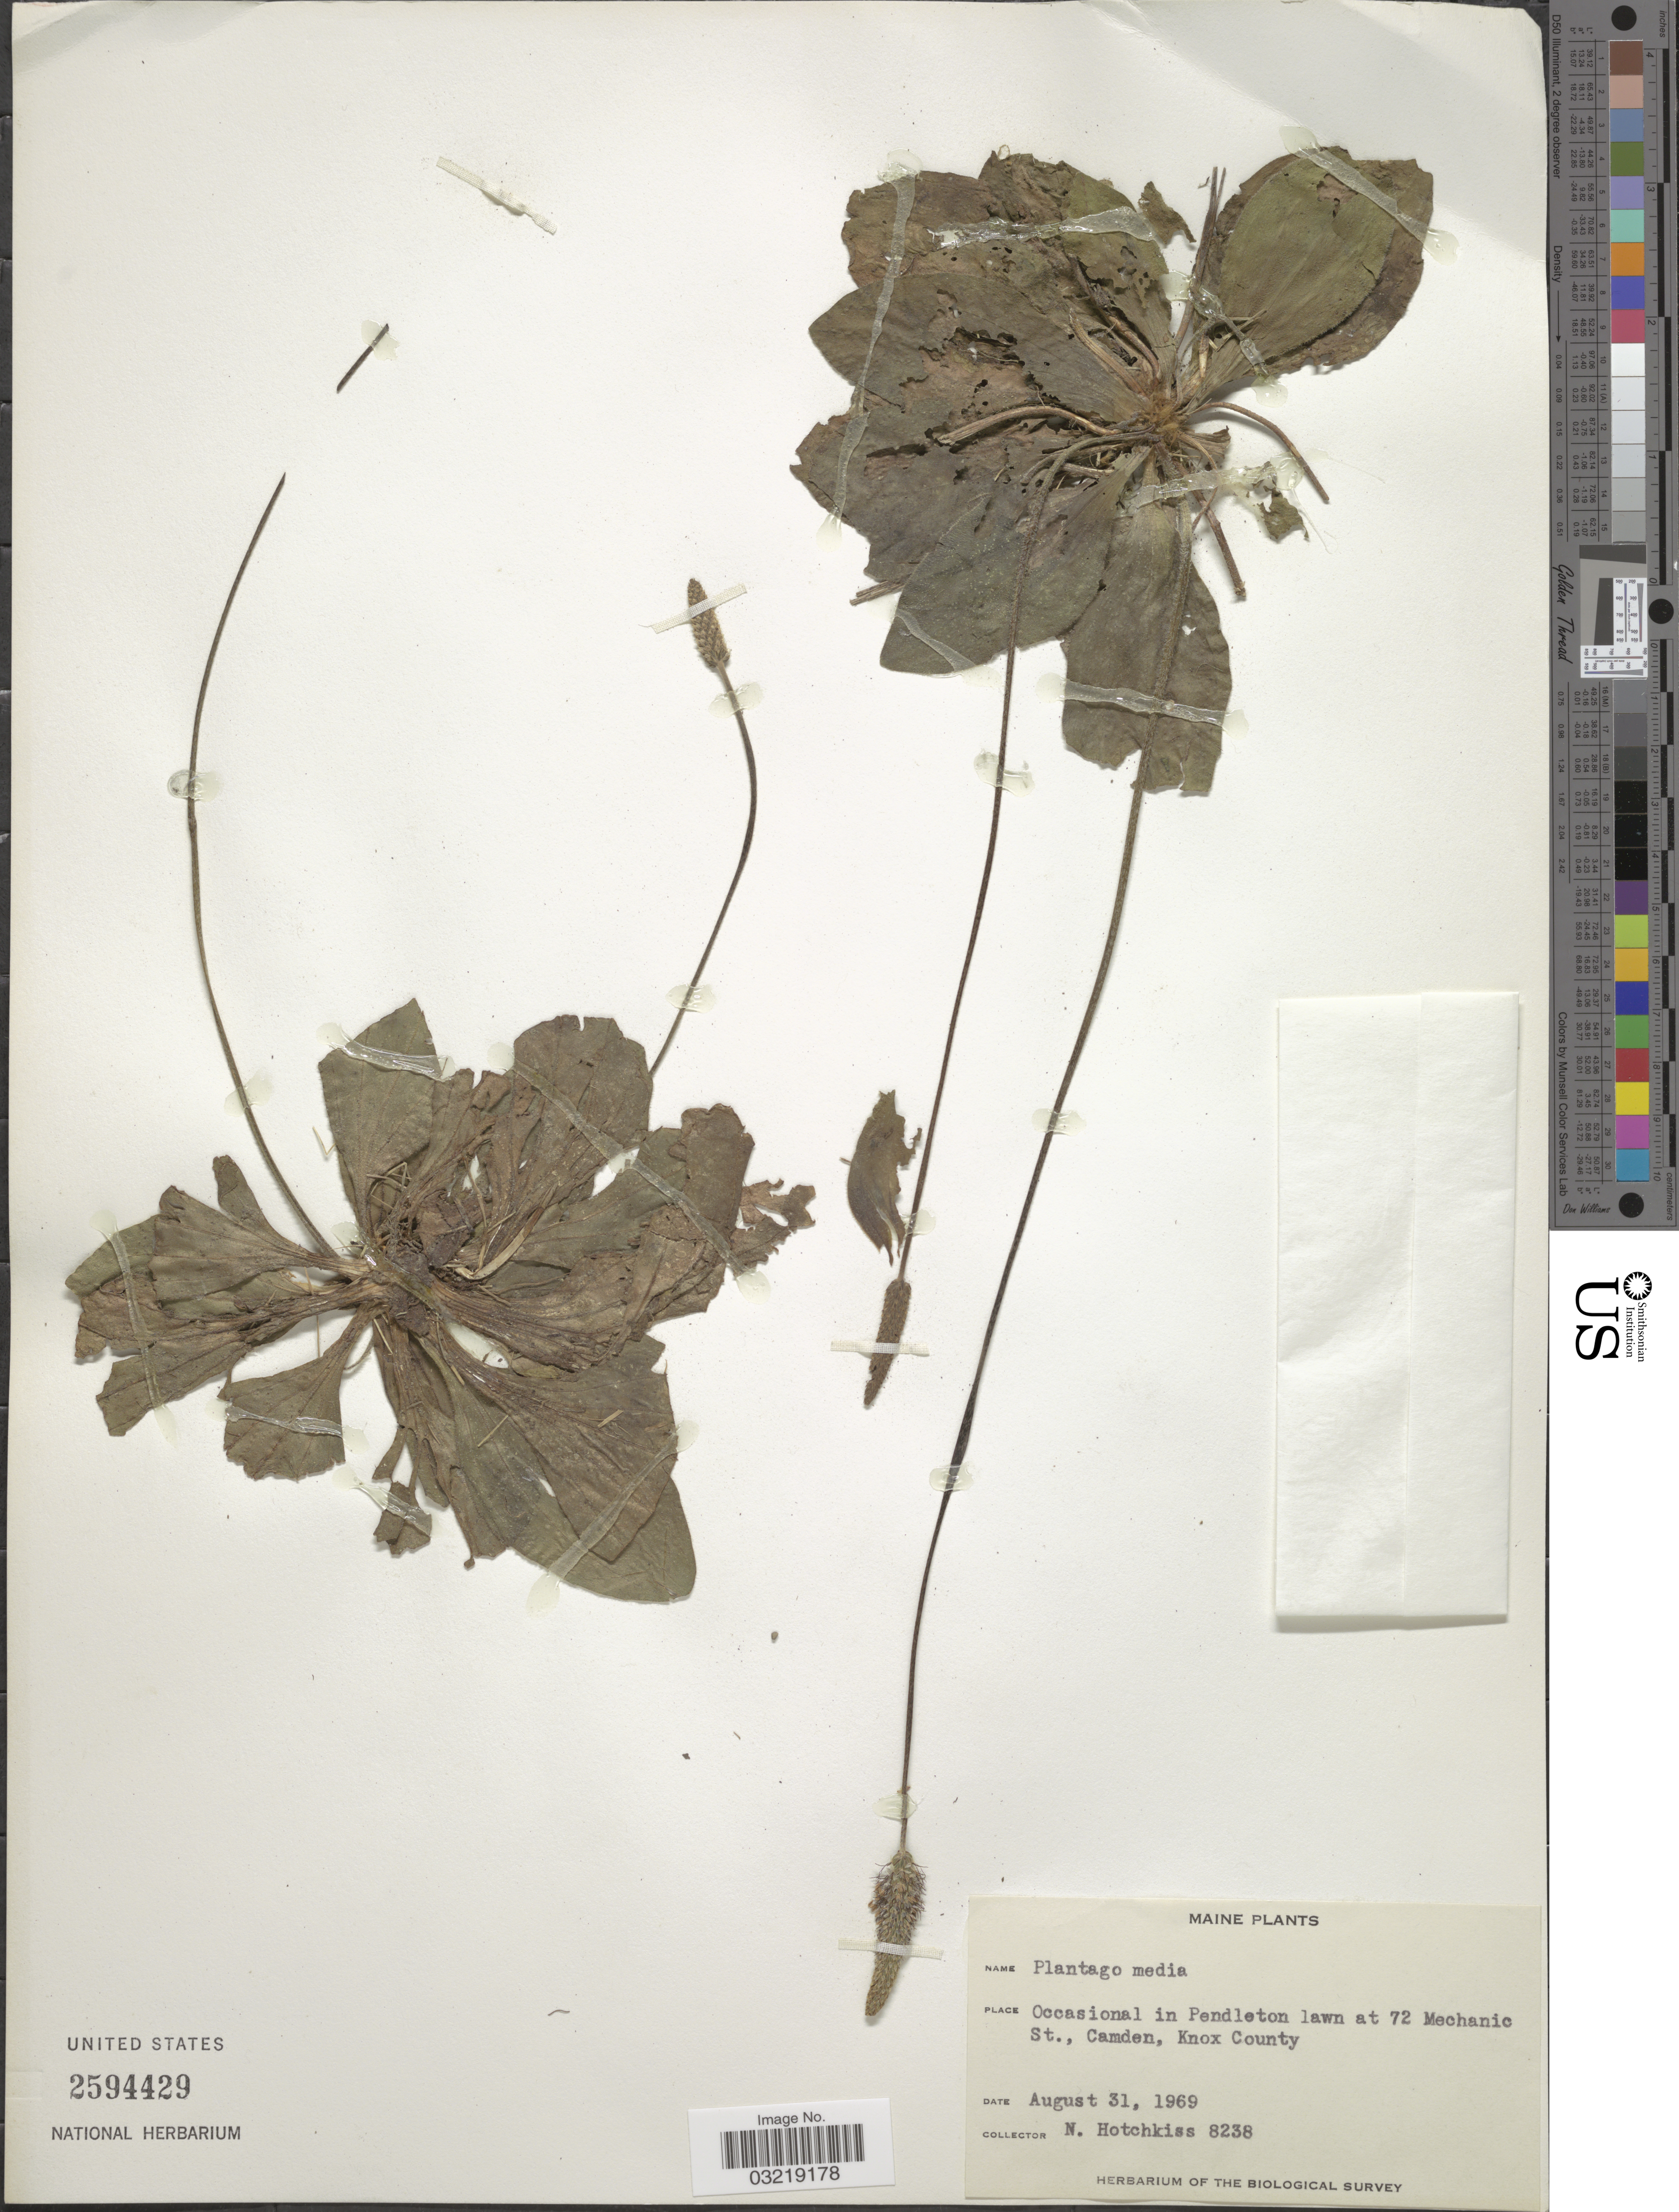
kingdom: Plantae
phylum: Tracheophyta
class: Magnoliopsida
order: Lamiales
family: Plantaginaceae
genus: Plantago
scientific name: Plantago media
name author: L.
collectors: N. Hotchkiss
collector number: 8238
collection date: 1969-08-31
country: United States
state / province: Maine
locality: Occasional in Pendleton lawn at 72 Mechanic St., Camden, Knox County.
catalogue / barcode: US 2594429